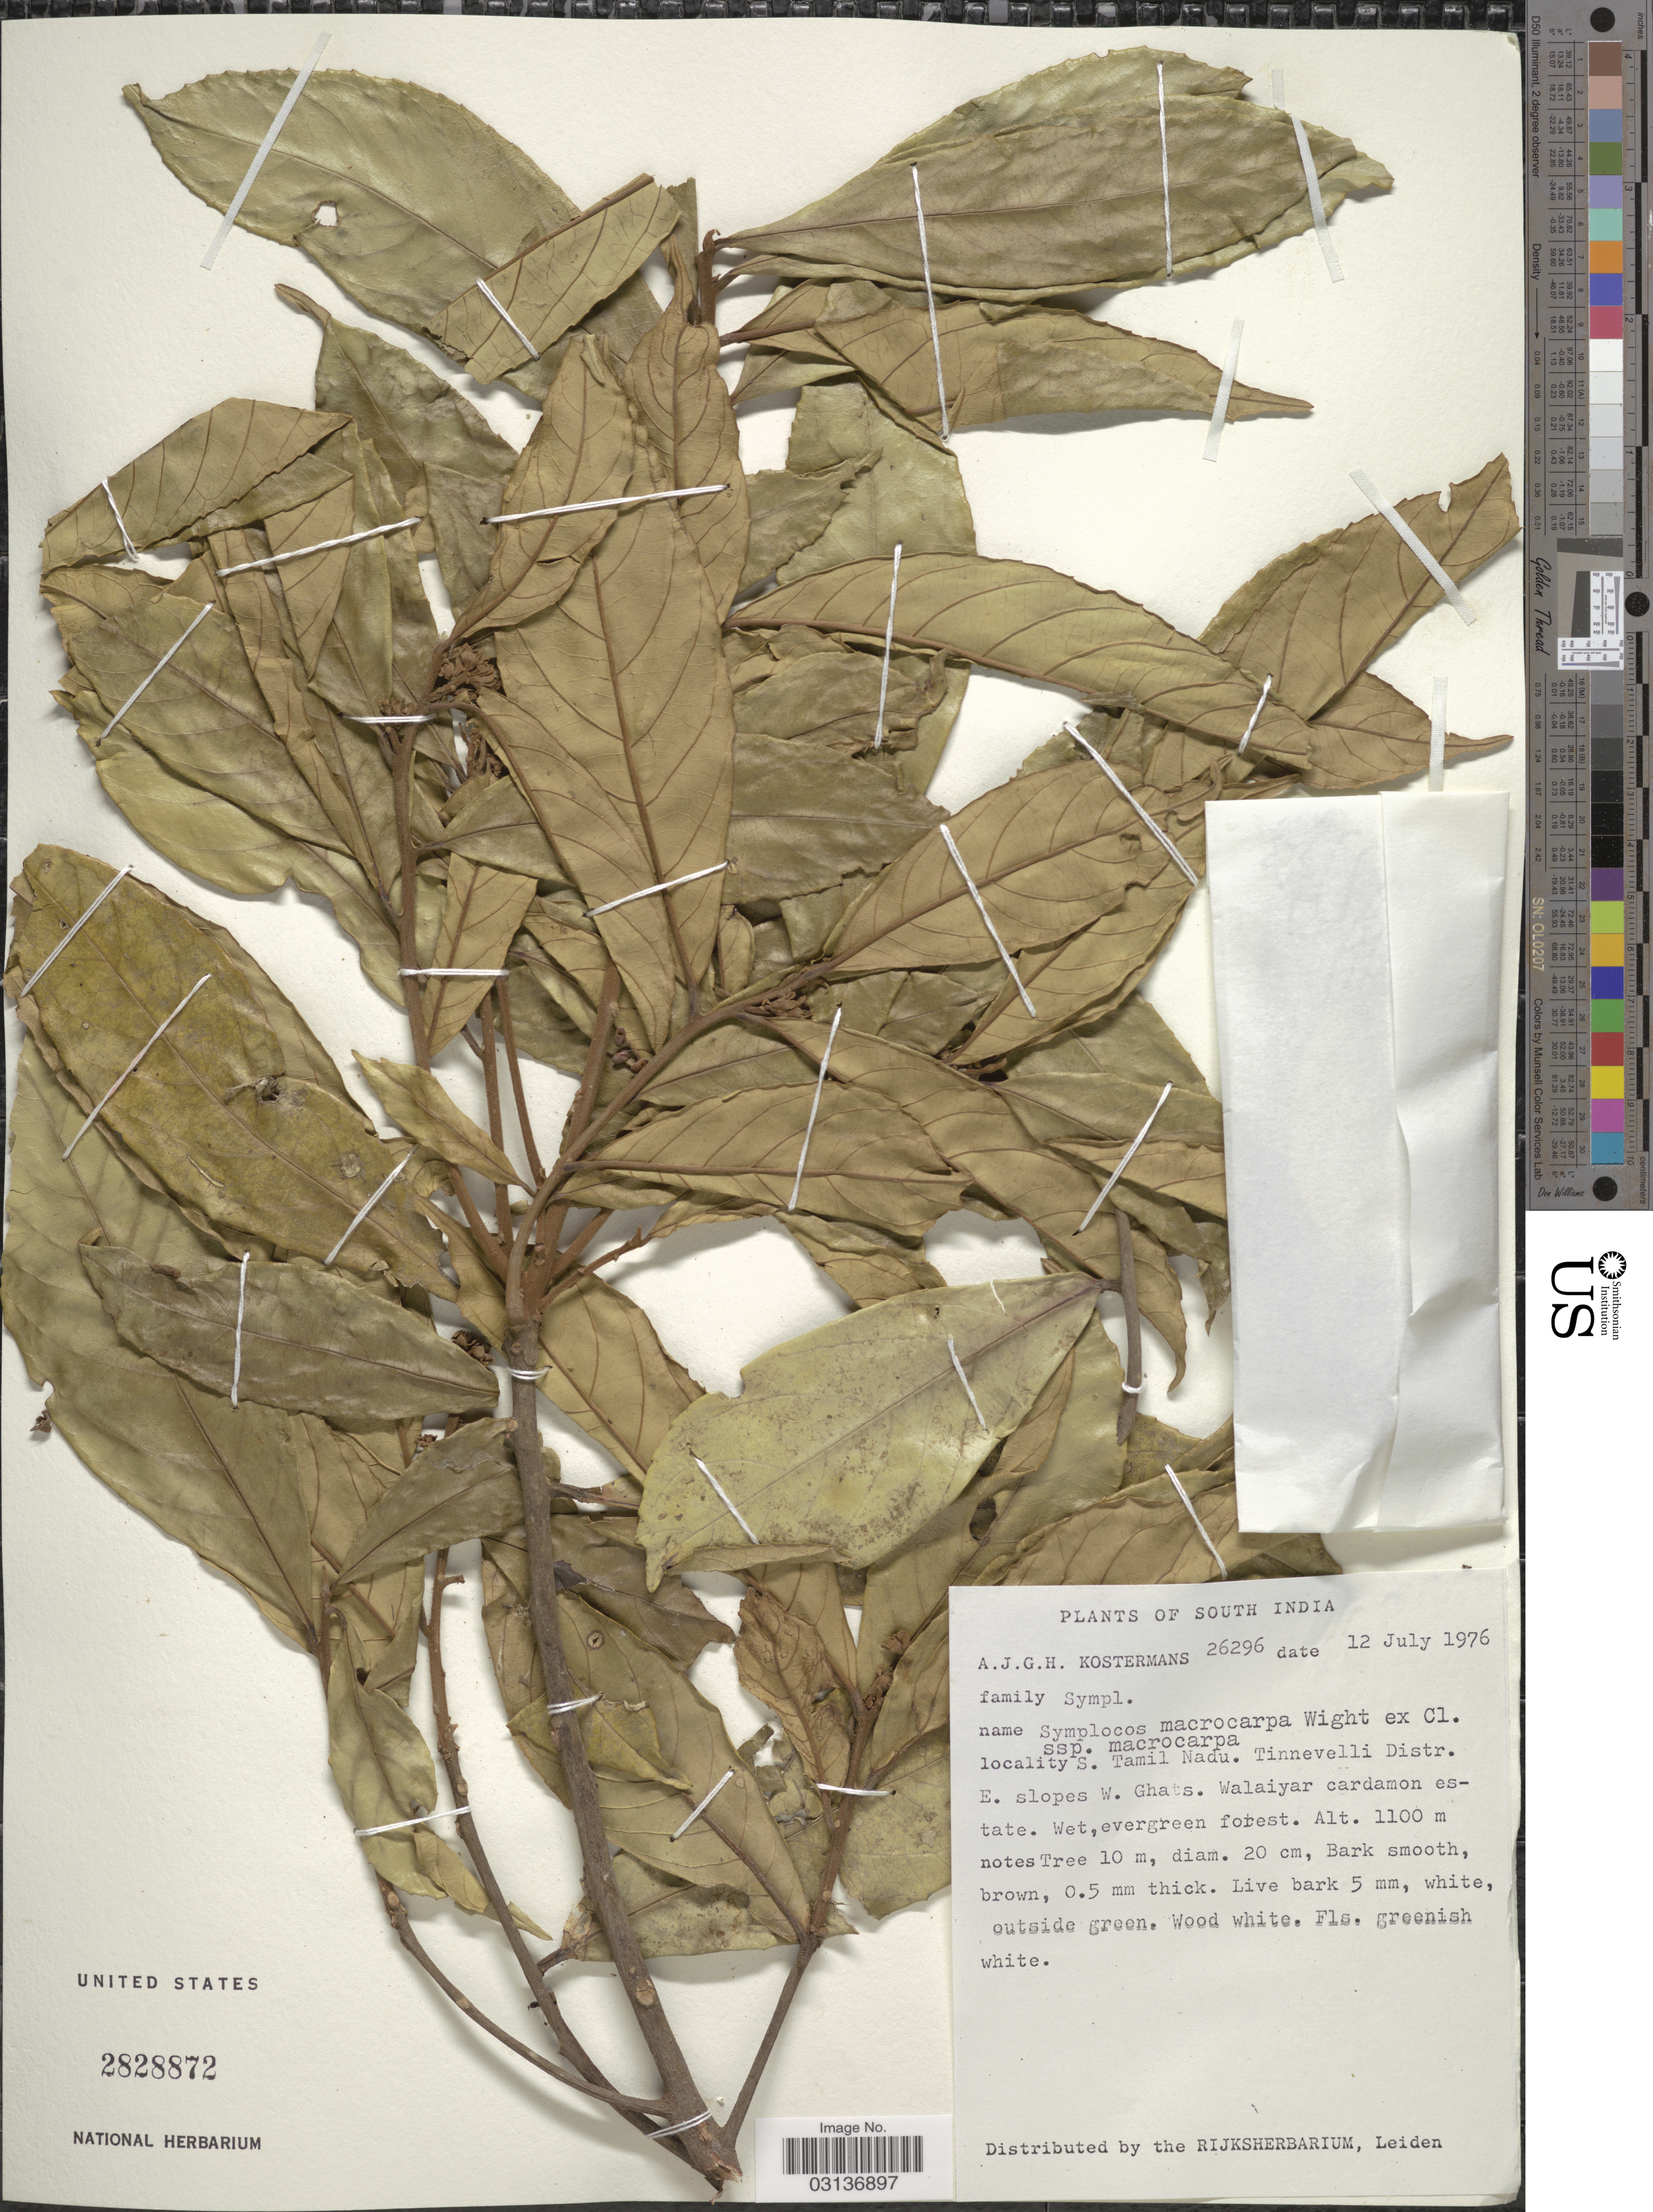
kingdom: Plantae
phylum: Tracheophyta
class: Magnoliopsida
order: Ericales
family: Symplocaceae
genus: Symplocos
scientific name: Symplocos macrocarpa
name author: Wight ex C.B. Clarke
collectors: A. J. G. Kostermans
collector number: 26296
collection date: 1976-07-12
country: India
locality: South India. S. Tamil Nadu. Tinnevelli Distr. E. slopes W. Ghats. Walaiyar cardamon estate.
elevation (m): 1100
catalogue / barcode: US 2828872